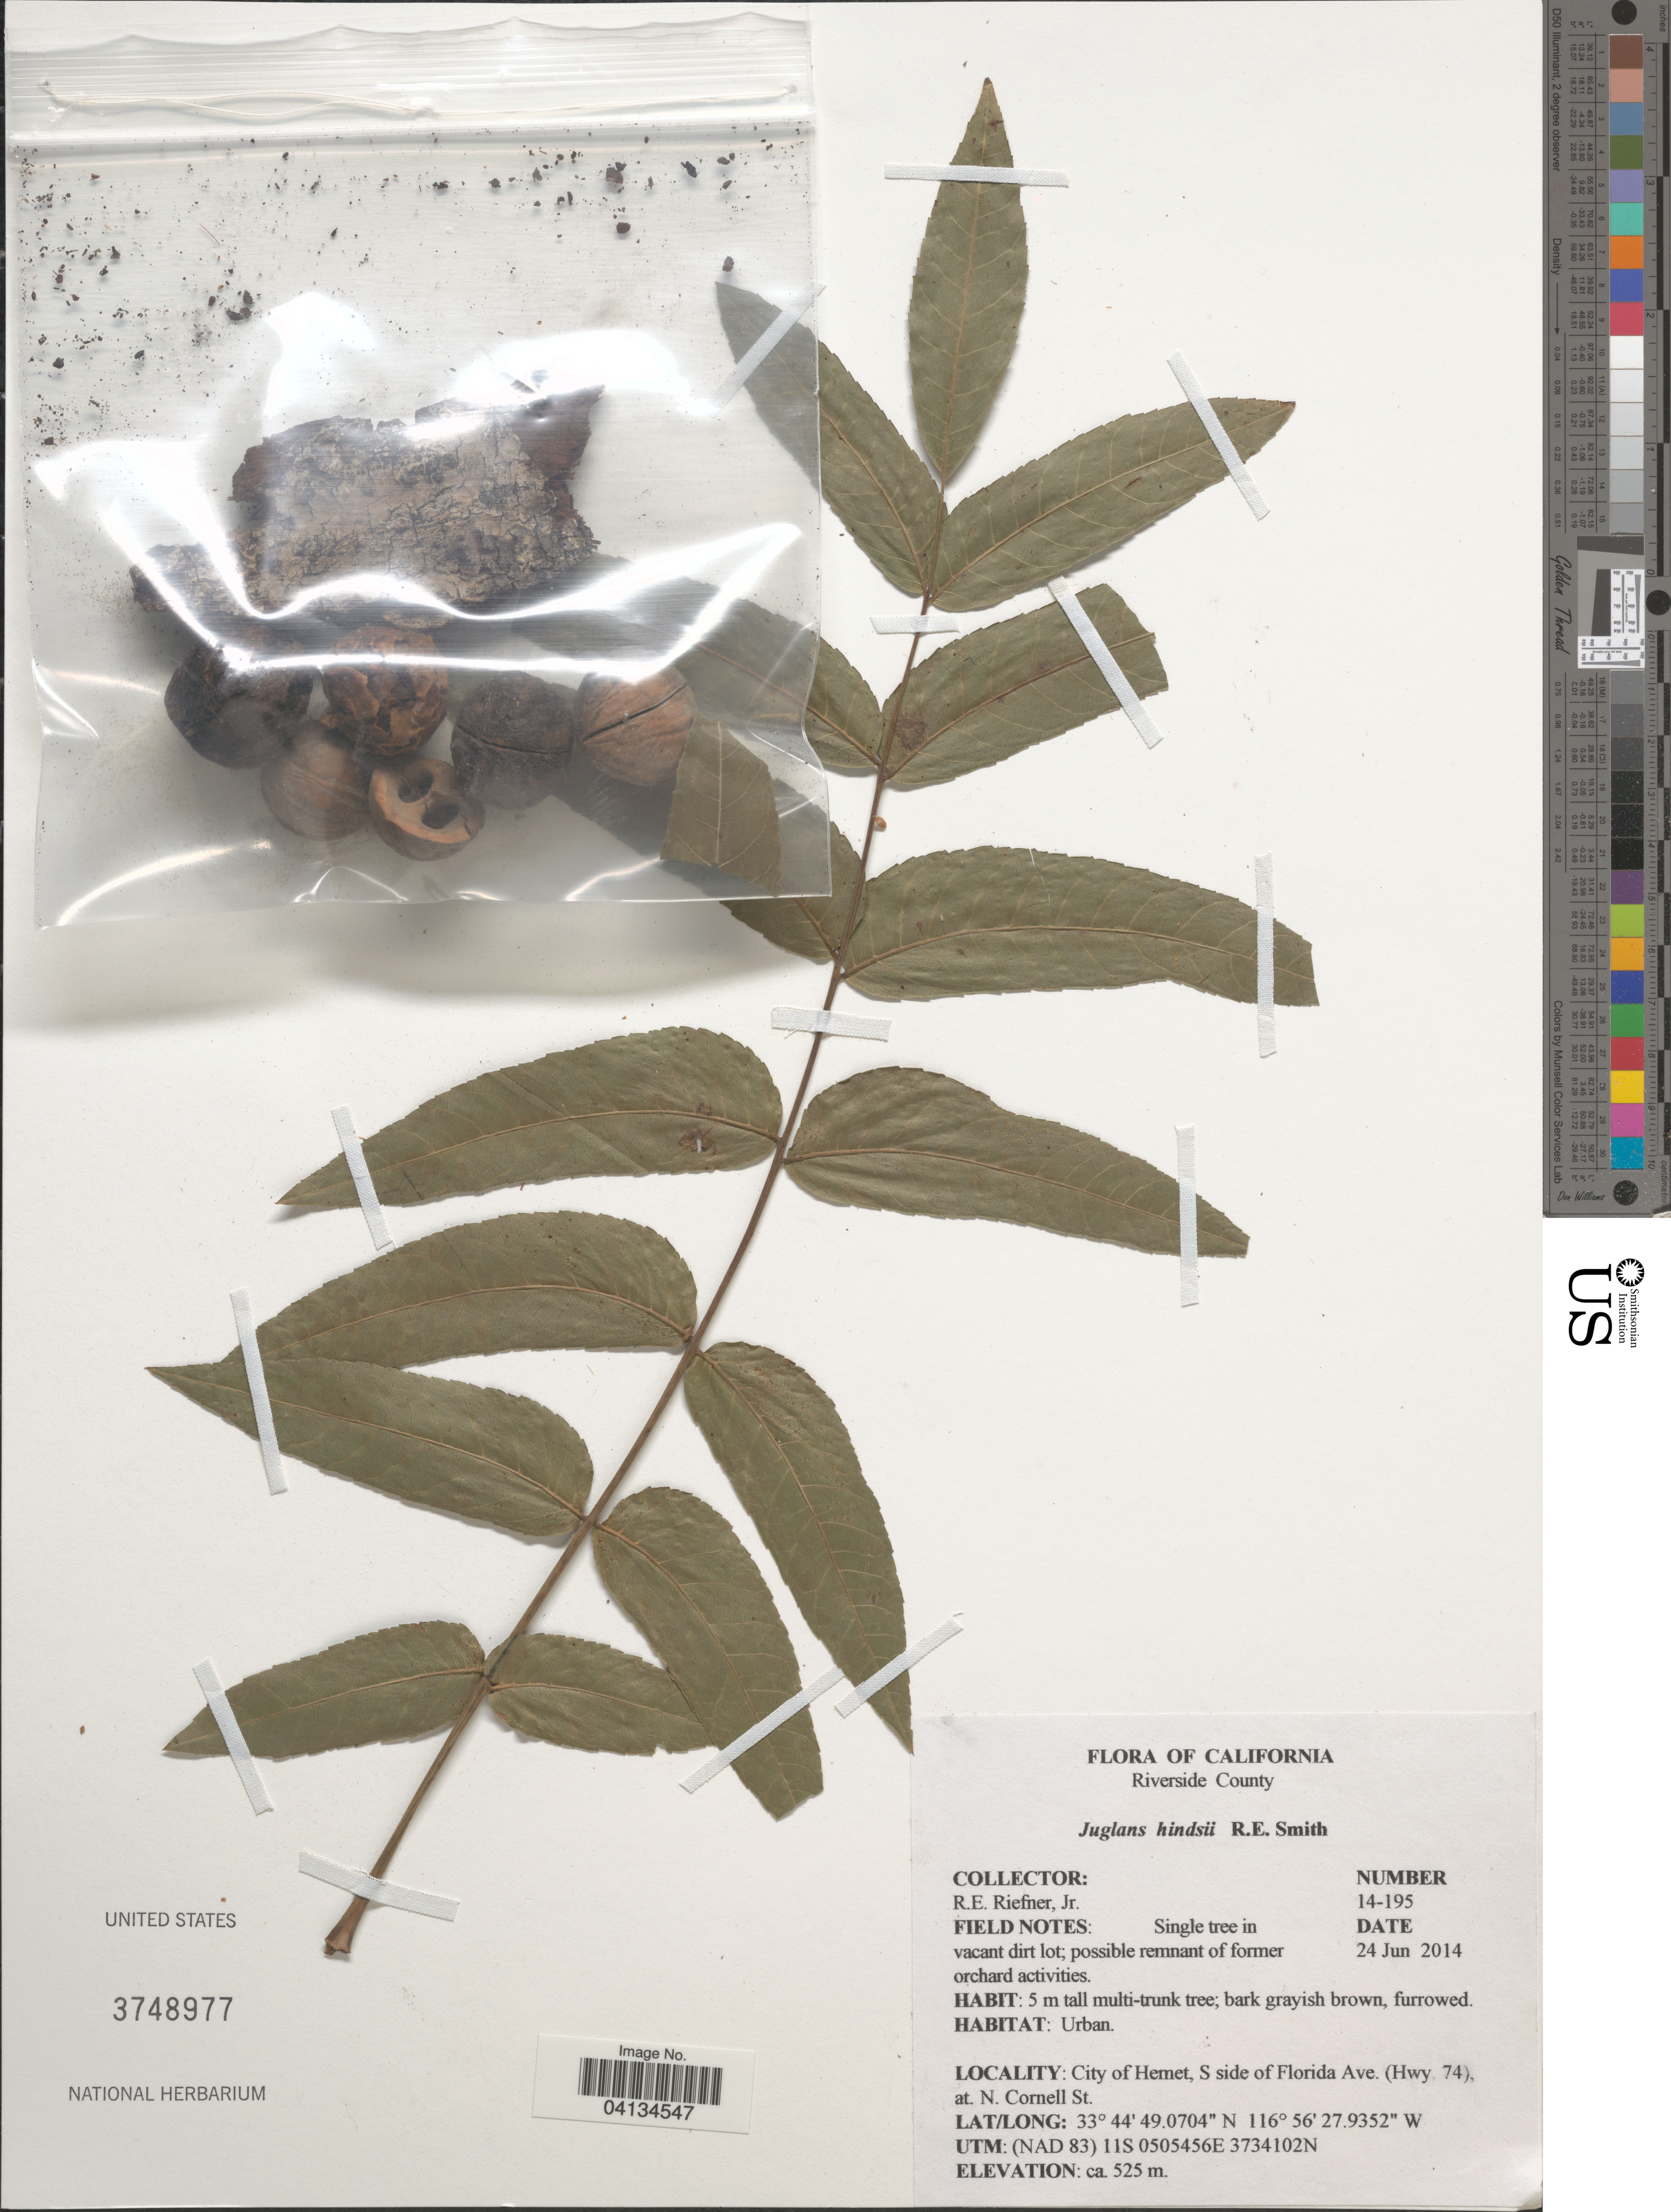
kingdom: Plantae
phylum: Tracheophyta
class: Magnoliopsida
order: Fagales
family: Juglandaceae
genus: Juglans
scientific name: Juglans hindsii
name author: (Jeps.) Jeps. ex R.E. Sm.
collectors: R. Riefner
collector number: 14-195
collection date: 2014-06-24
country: United States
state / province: California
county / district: Riverside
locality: Riverside County. Urban. City of Hemet, S side of Florida Ave. (Hwy 74), at. N. Cornell St. UTM: (NAD 83) 11S 0505456E 3734102N.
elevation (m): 525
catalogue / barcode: US 3748977